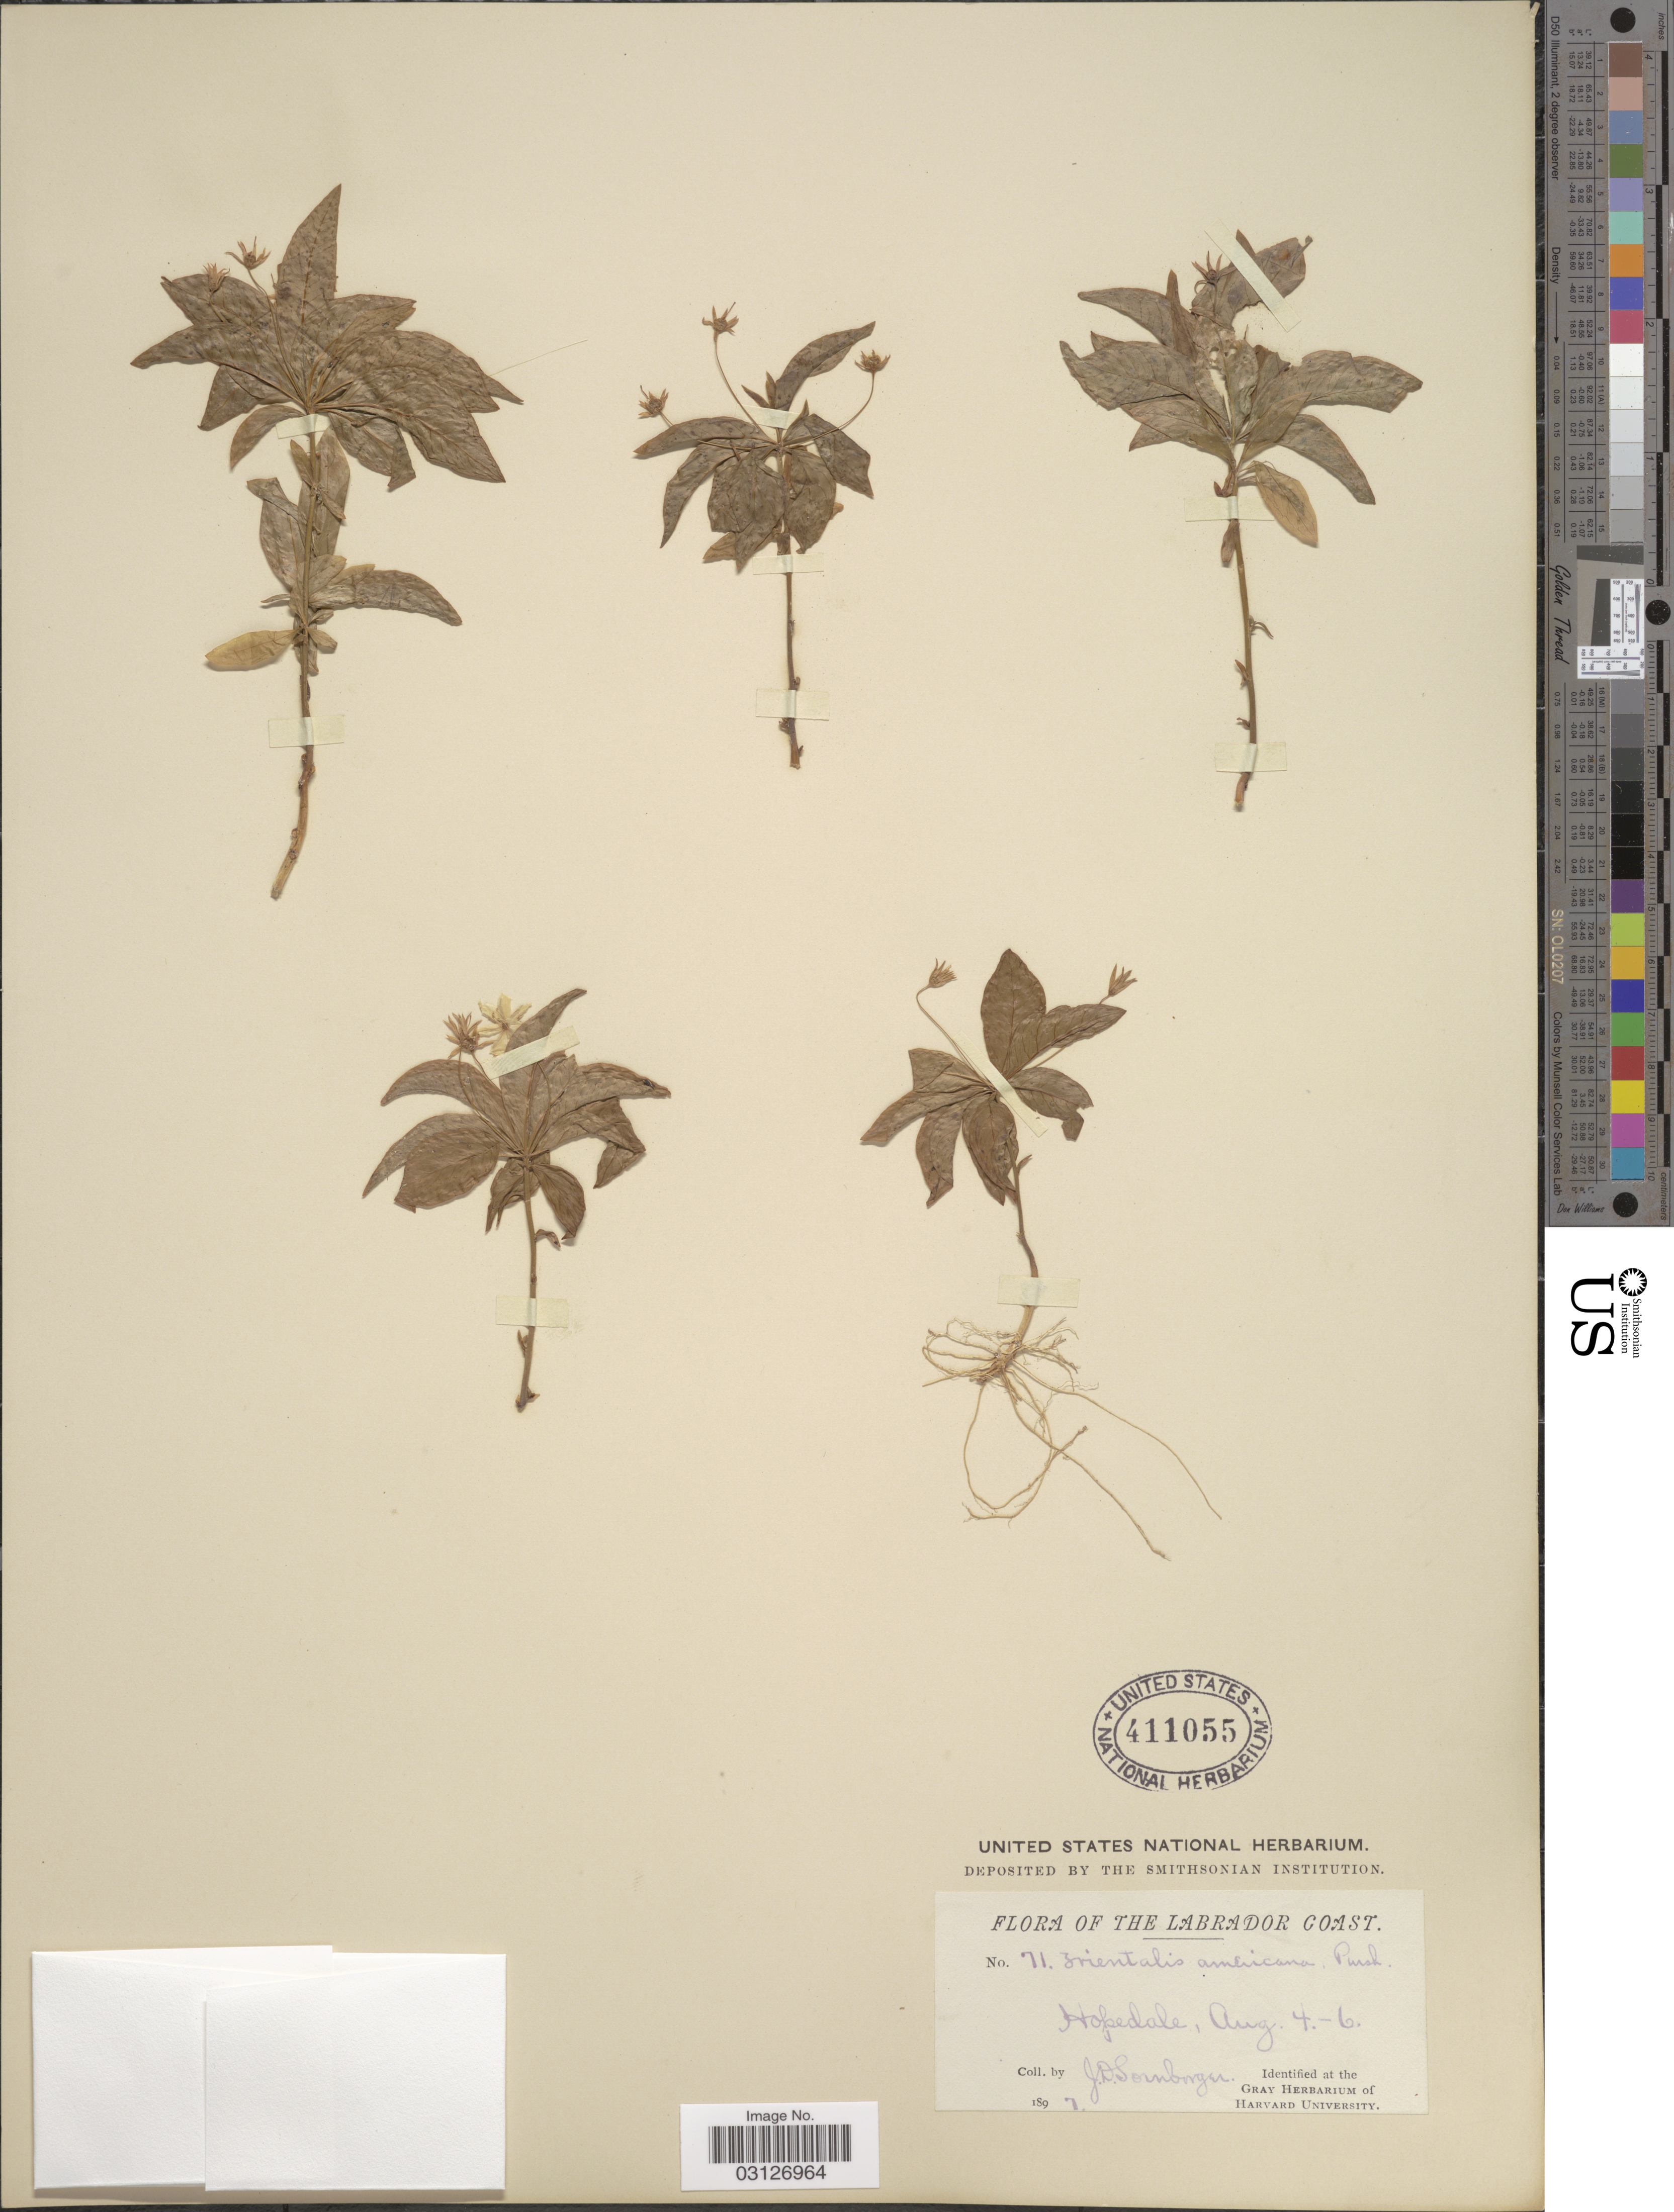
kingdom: Plantae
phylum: Tracheophyta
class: Magnoliopsida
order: Ericales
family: Primulaceae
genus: Trientalis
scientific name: Trientalis americana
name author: Pursh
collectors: J. Sornborger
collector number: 71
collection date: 1897-08-04/1897-08-06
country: Canada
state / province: Newfoundland and Labrador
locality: Labrador Coast. Hopedale.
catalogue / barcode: US 411055